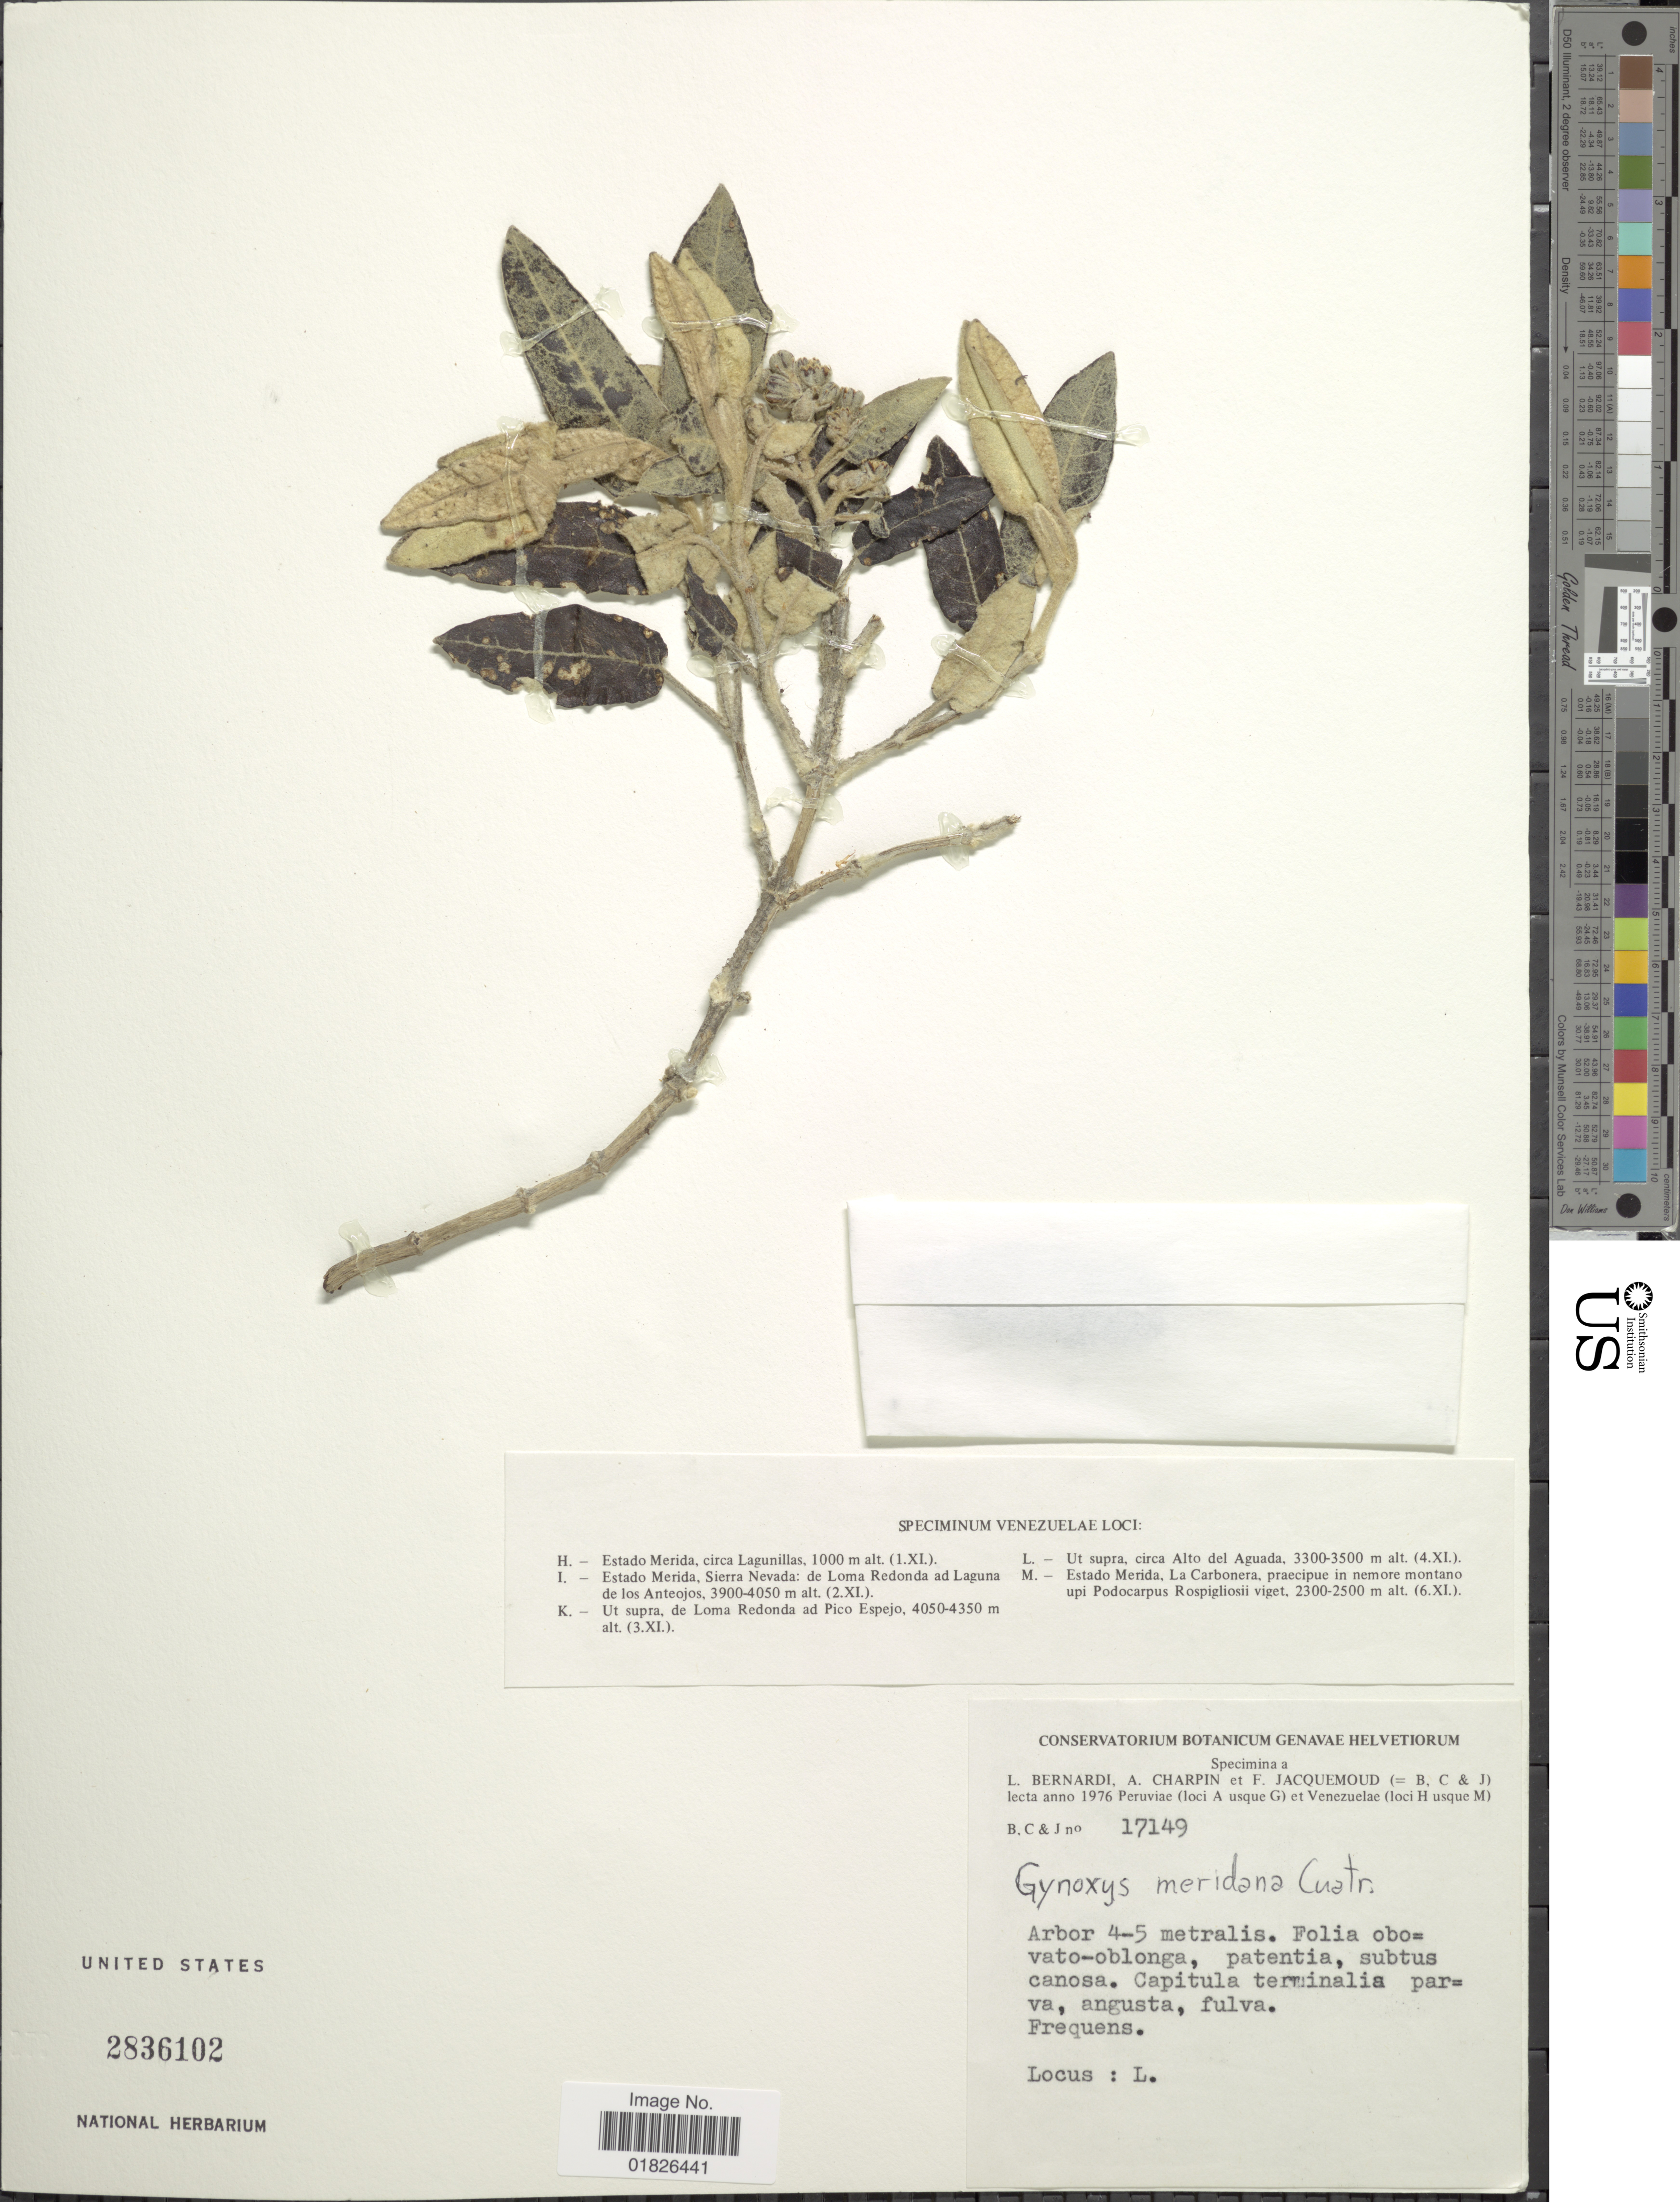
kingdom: Plantae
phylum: Tracheophyta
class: Magnoliopsida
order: Asterales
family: Asteraceae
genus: Gynoxys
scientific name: Gynoxys meridana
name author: Cuatrec.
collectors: L. Bernardi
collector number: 17149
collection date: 1976-11-04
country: Venezuela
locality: Ut supra, circa Alto del Aguada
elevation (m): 3300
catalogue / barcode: US 2836102